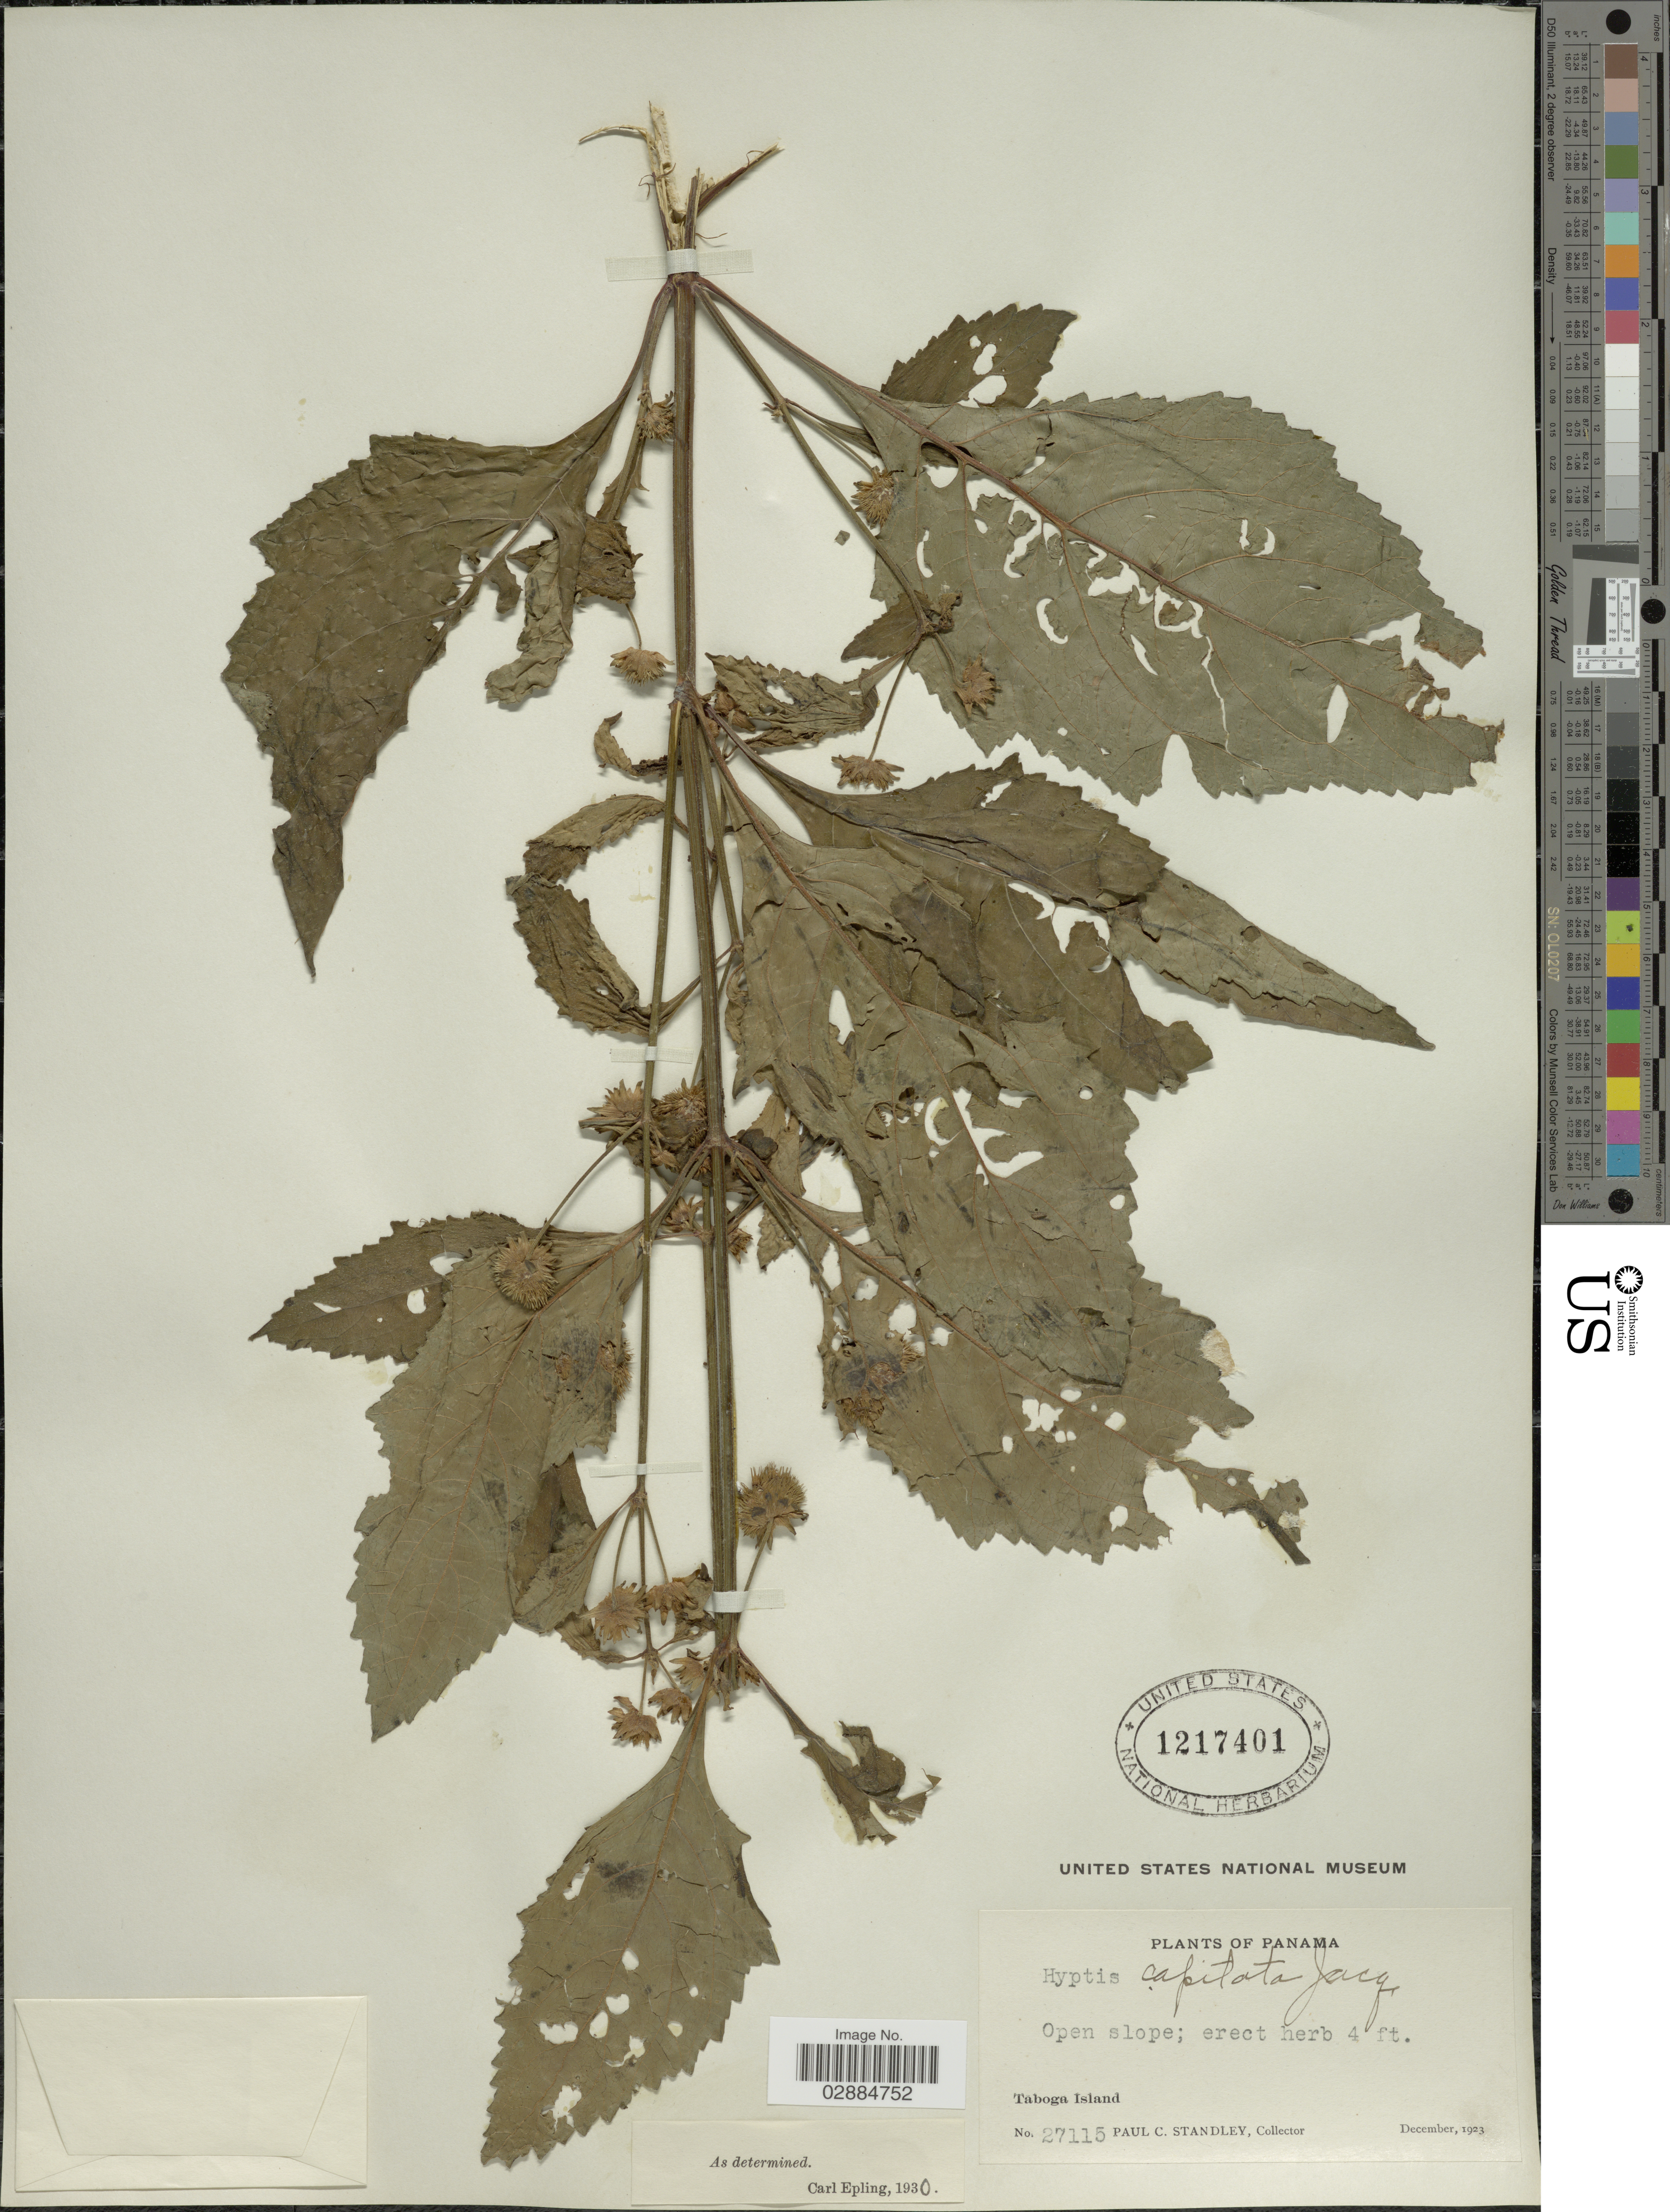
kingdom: Plantae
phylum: Tracheophyta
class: Magnoliopsida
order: Lamiales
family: Lamiaceae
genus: Hyptis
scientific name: Hyptis capitata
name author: Jacq.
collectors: P. C. Standley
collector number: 27115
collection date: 1923-12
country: Panama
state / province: Panamá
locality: Taboga Island.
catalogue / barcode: US 1217401